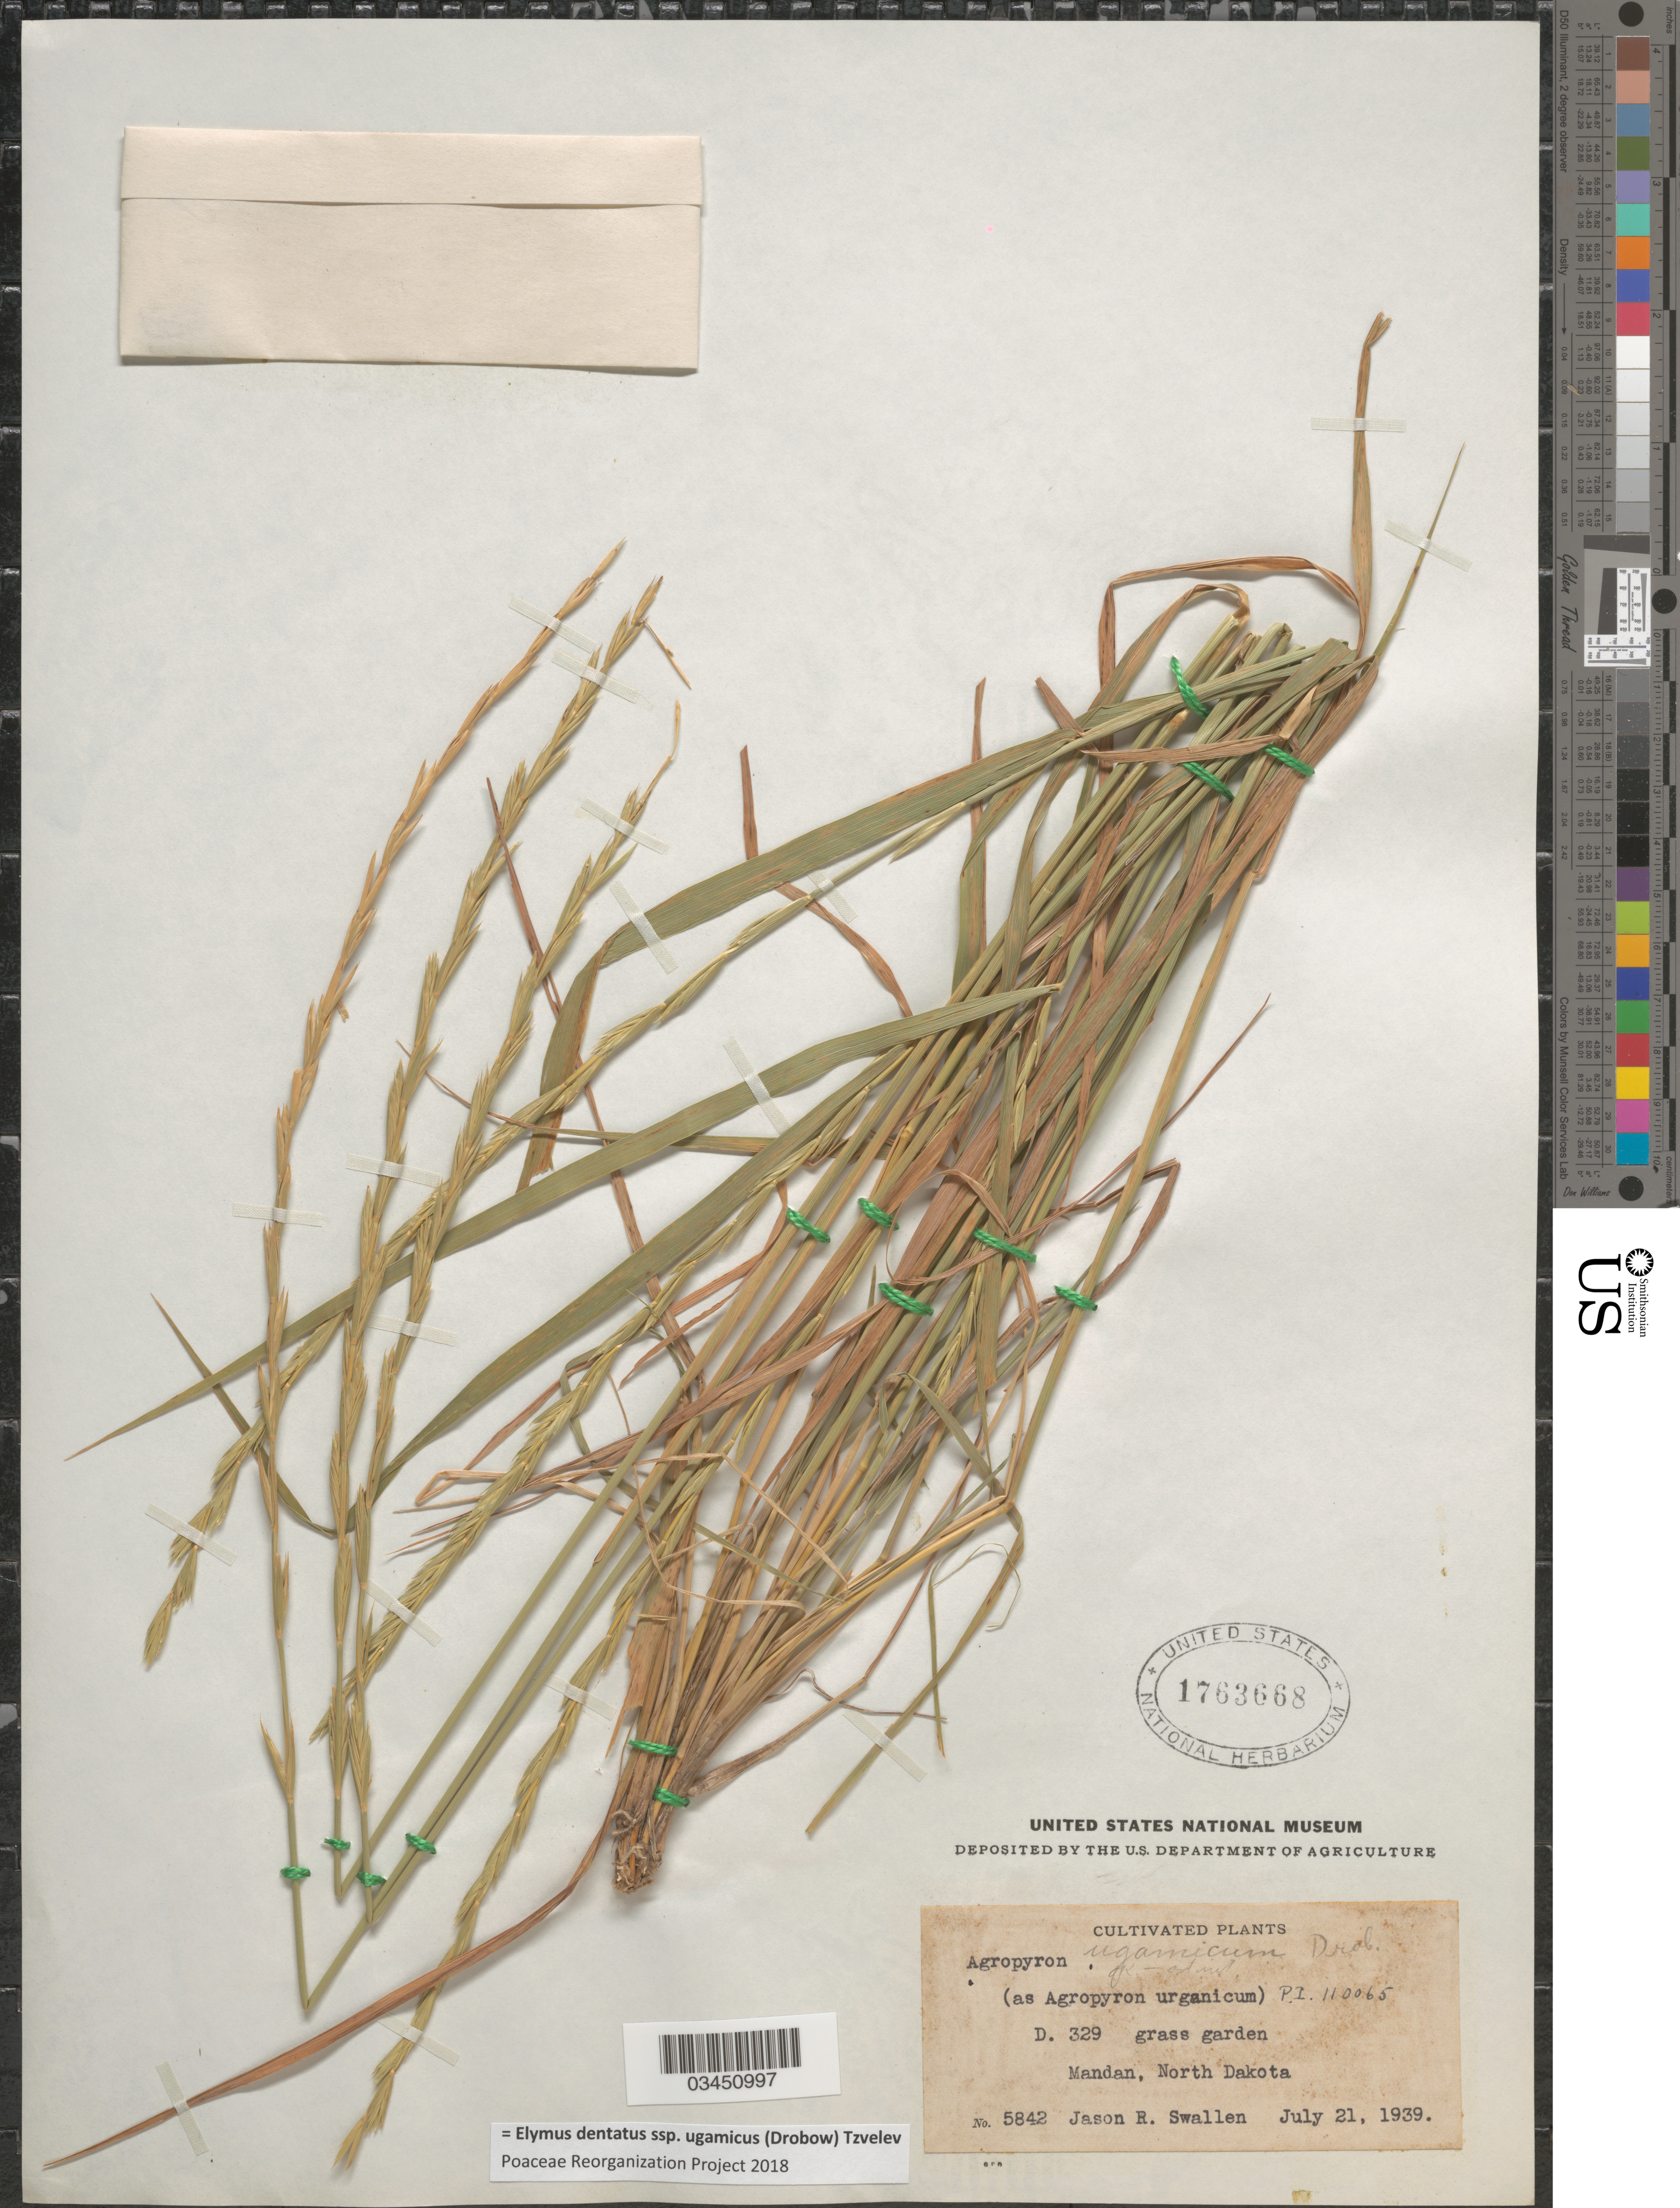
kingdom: Plantae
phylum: Tracheophyta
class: Liliopsida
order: Poales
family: Poaceae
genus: Elymus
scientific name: Elymus dentatus subsp. ugamicus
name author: (Drobow) Tzvelev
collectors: J. R. Swallen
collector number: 5842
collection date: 1939-07-21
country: United States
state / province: North Dakota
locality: D. 329 grass garden. Mandan.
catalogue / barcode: US 1763668